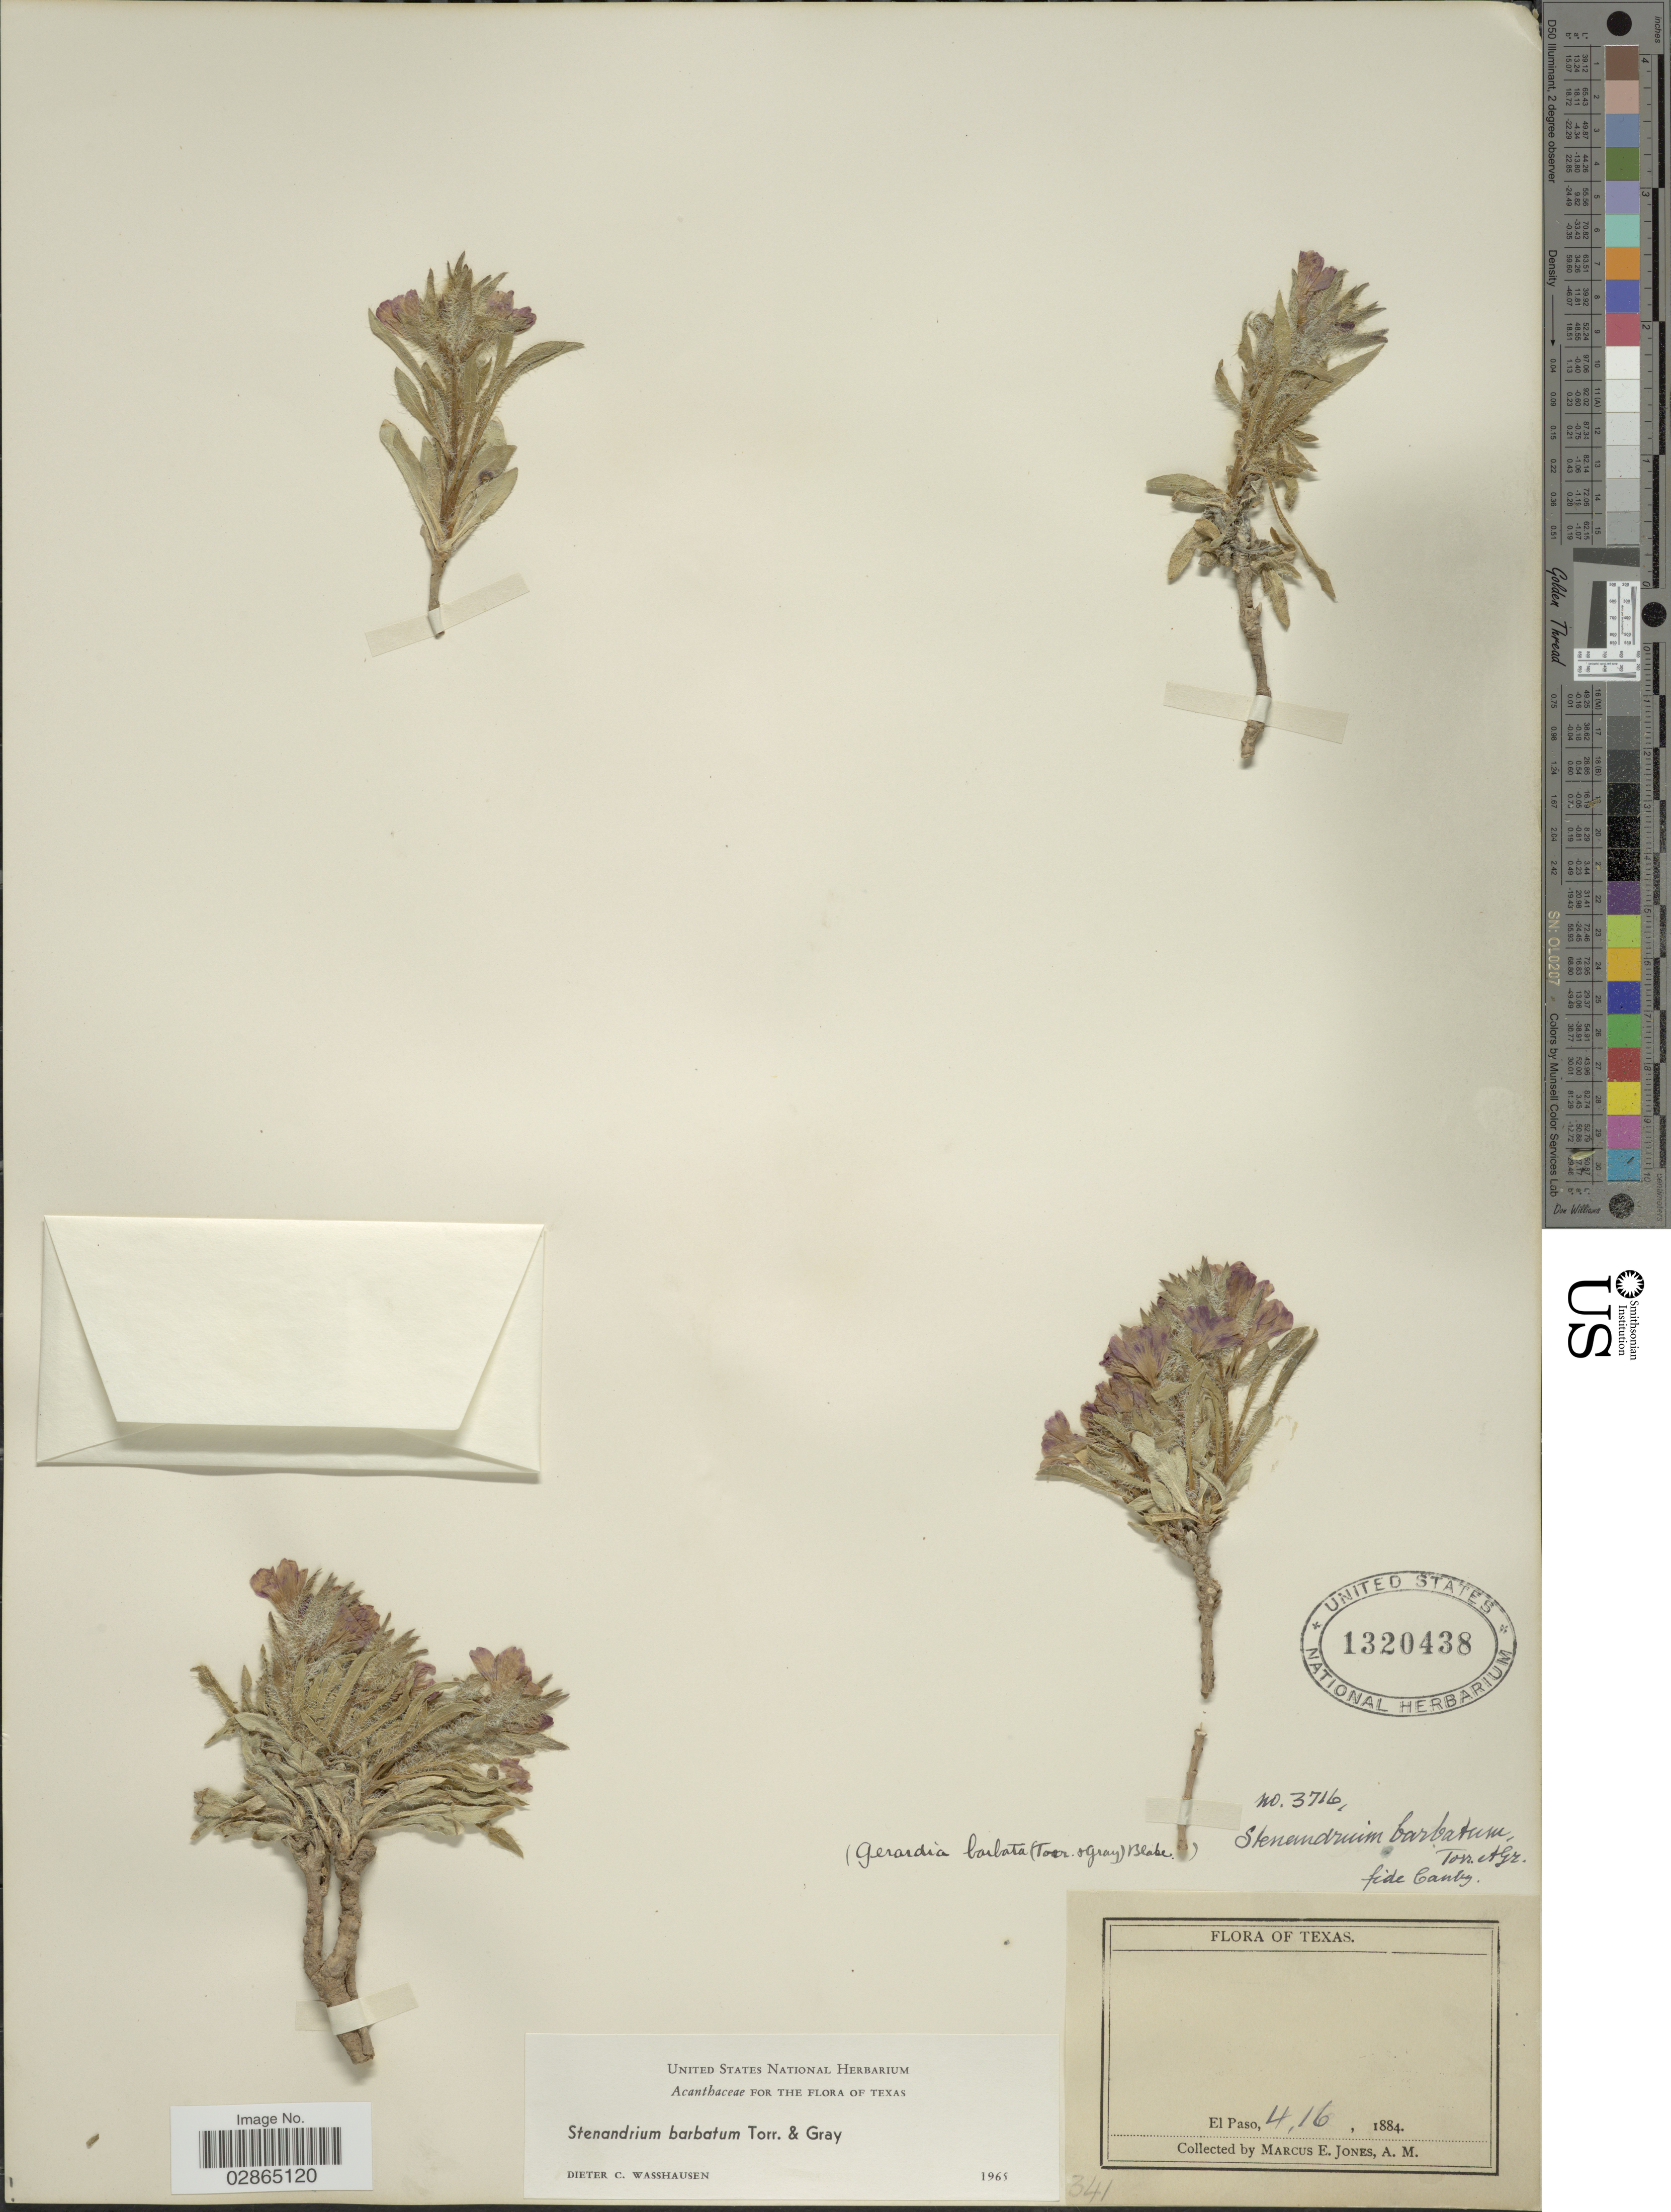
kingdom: Plantae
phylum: Tracheophyta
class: Magnoliopsida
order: Lamiales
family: Acanthaceae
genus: Stenandrium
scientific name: Stenandrium barbatum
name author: Torr. & A. Gray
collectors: M. E. Jones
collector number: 341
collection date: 1884-04-16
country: United States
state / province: Texas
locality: El Paso.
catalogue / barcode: US 1320438